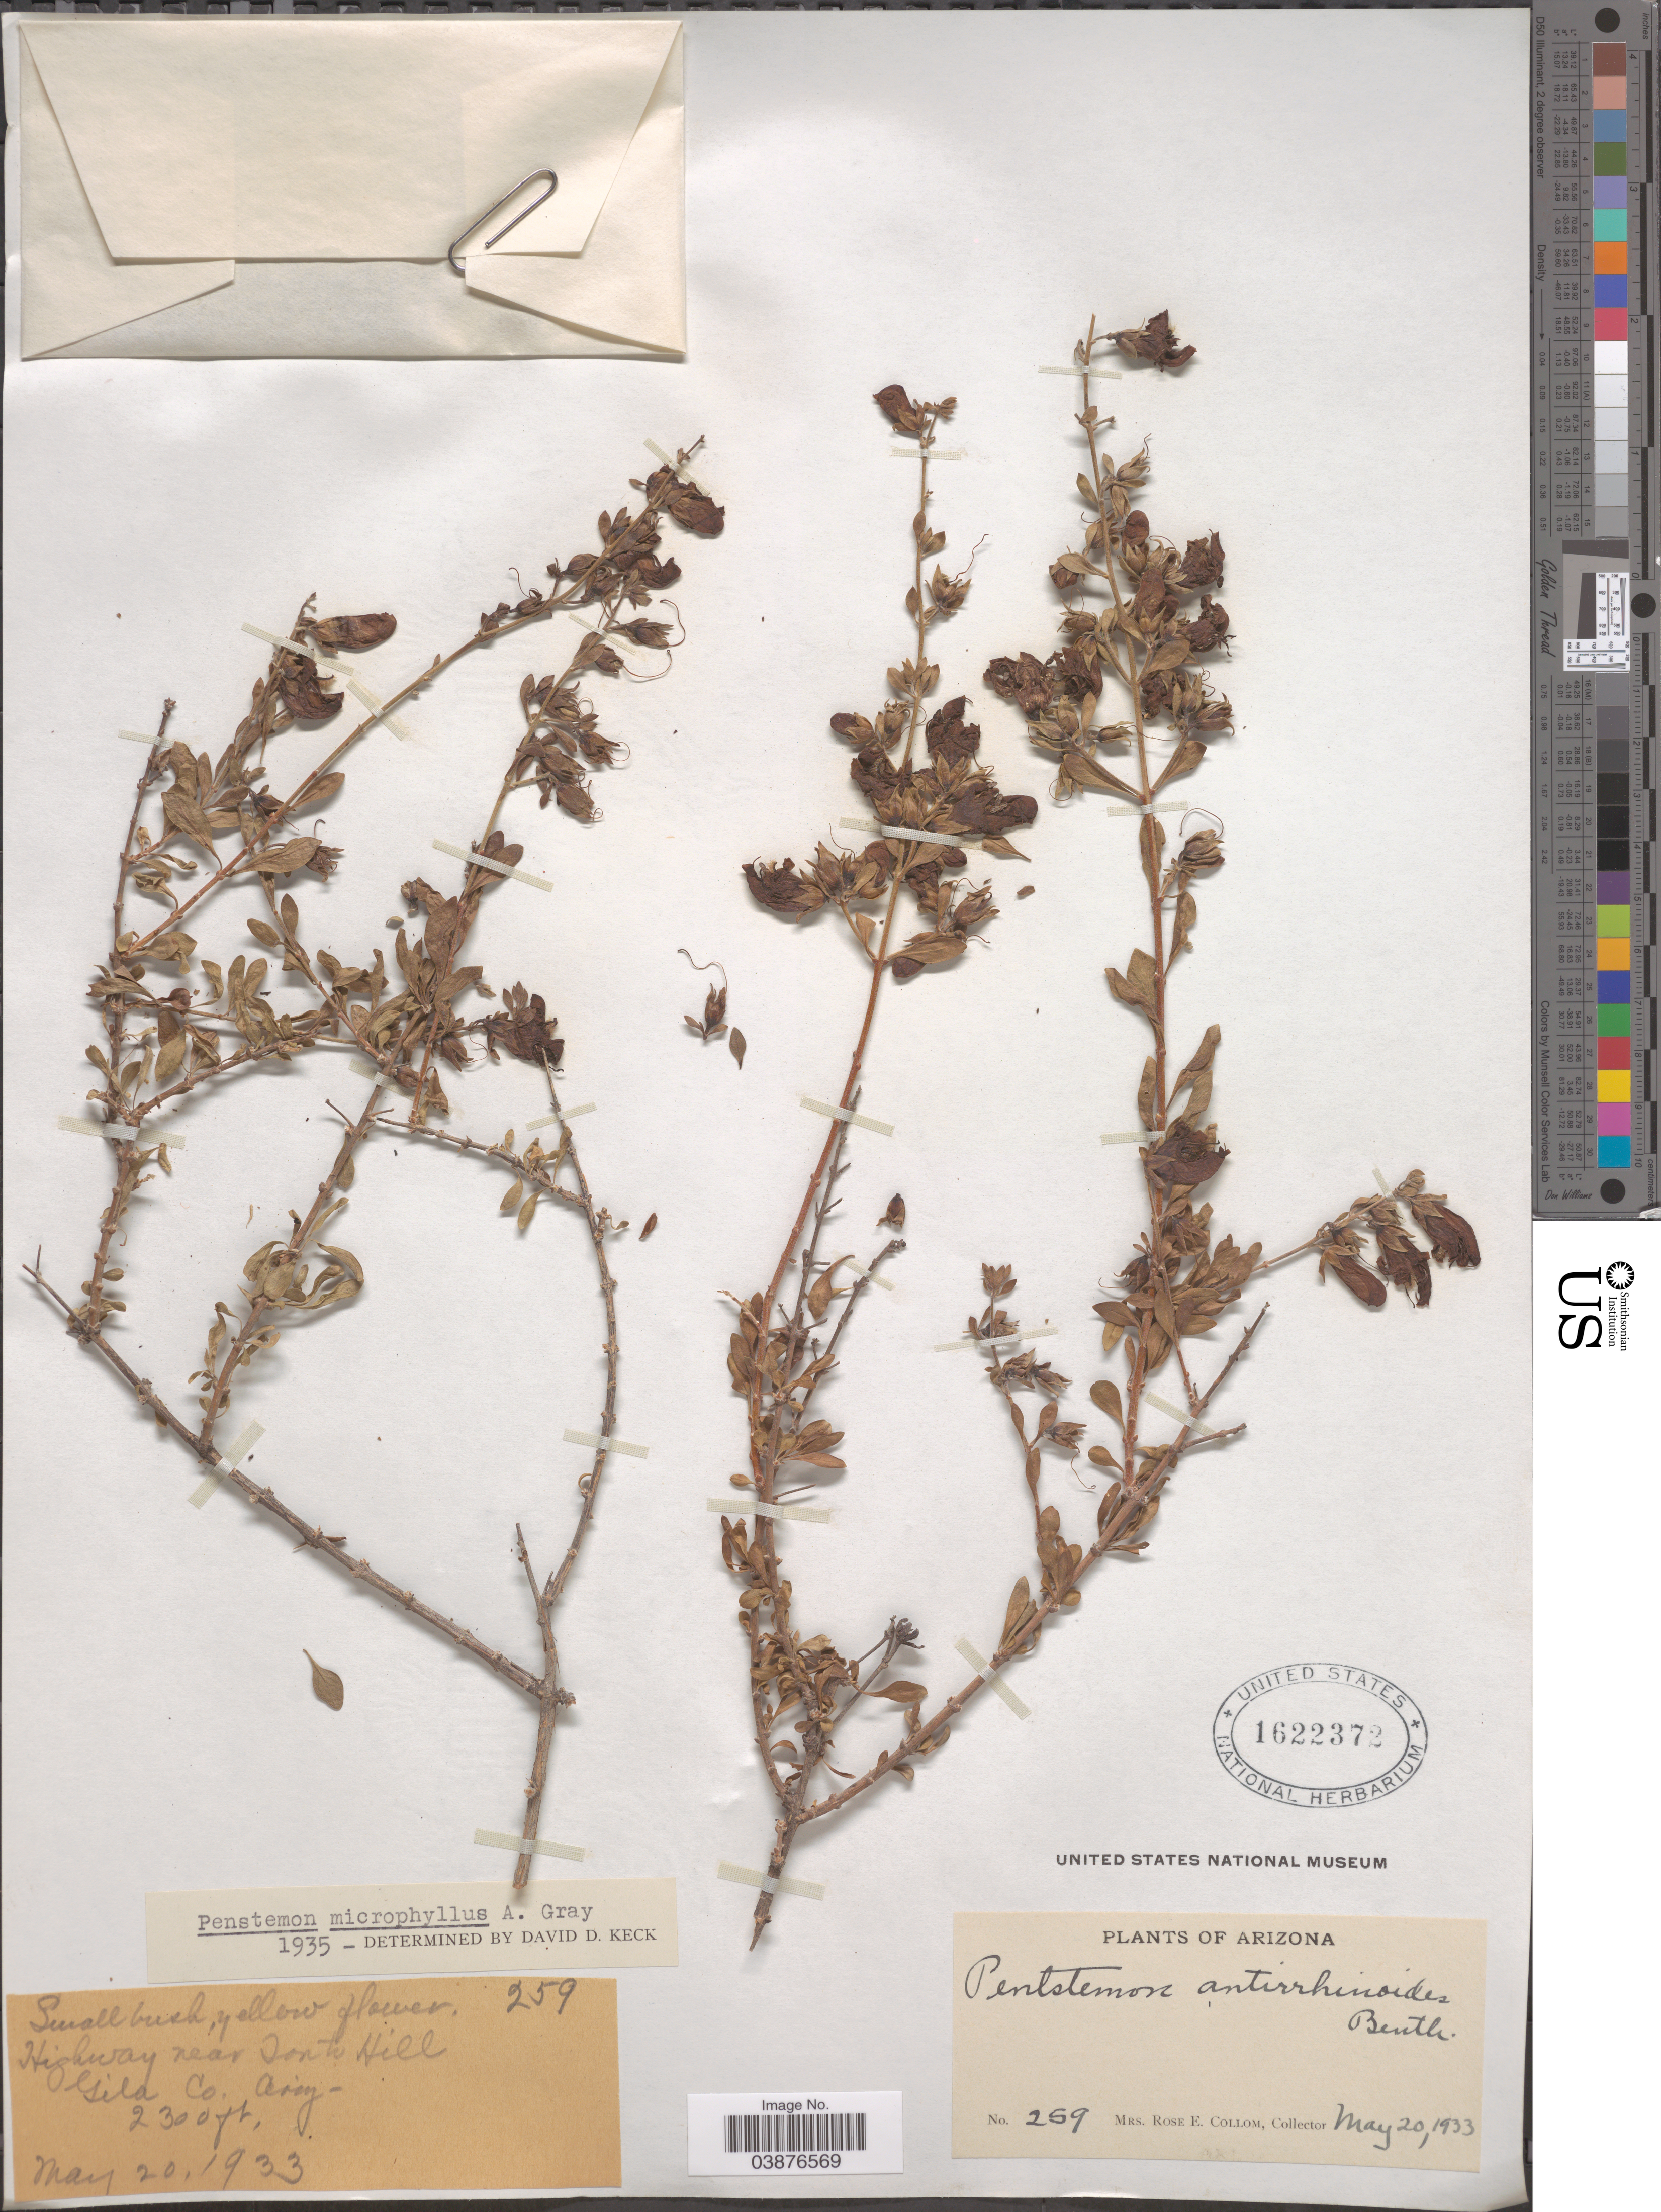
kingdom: Plantae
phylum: Tracheophyta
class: Magnoliopsida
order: Lamiales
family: Plantaginaceae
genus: Penstemon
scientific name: Penstemon microphyllus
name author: A. Gray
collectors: R. E. Collom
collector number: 259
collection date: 1933-05-20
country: United States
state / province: Arizona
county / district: Gila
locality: Highway near Tonto Hill. Gila Co.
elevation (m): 701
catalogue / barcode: US 1622372